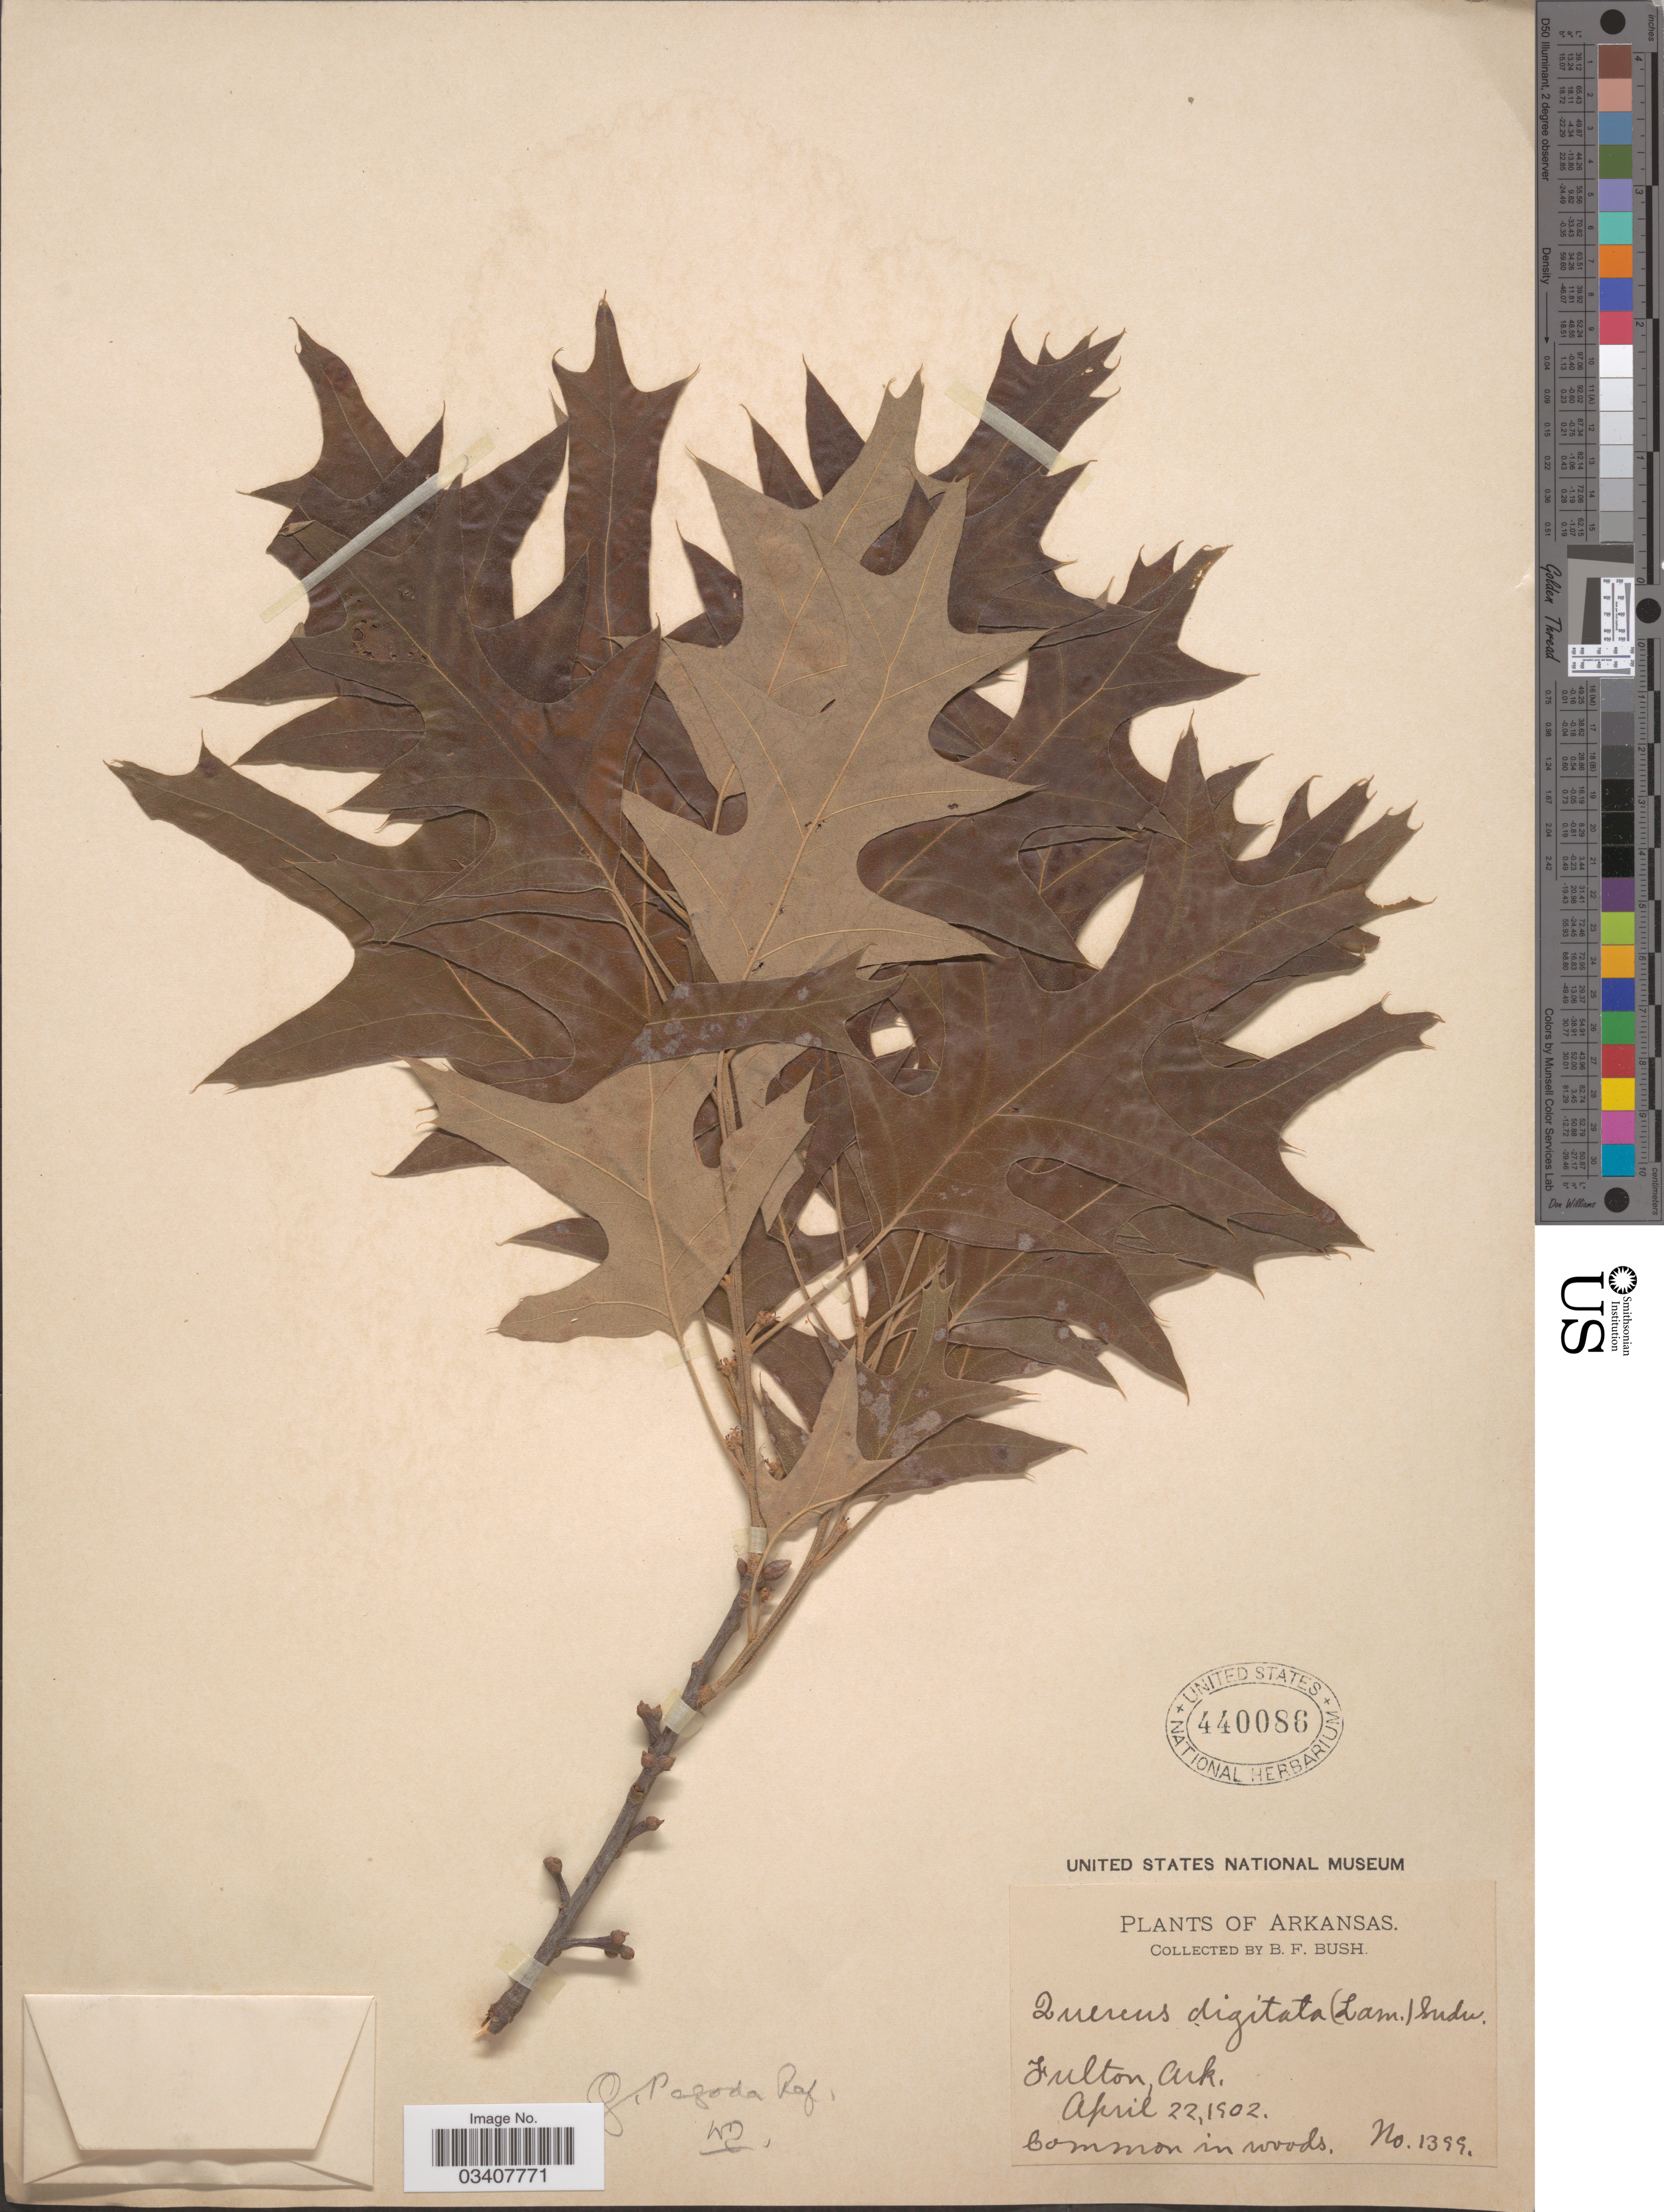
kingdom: Plantae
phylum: Tracheophyta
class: Magnoliopsida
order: Fagales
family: Fagaceae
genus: Quercus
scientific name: Quercus pagodifolia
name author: (Elliott) Ashe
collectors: B. F. Bush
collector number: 1399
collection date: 1902-04-22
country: United States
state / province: Arkansas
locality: Fulton.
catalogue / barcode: US 440086